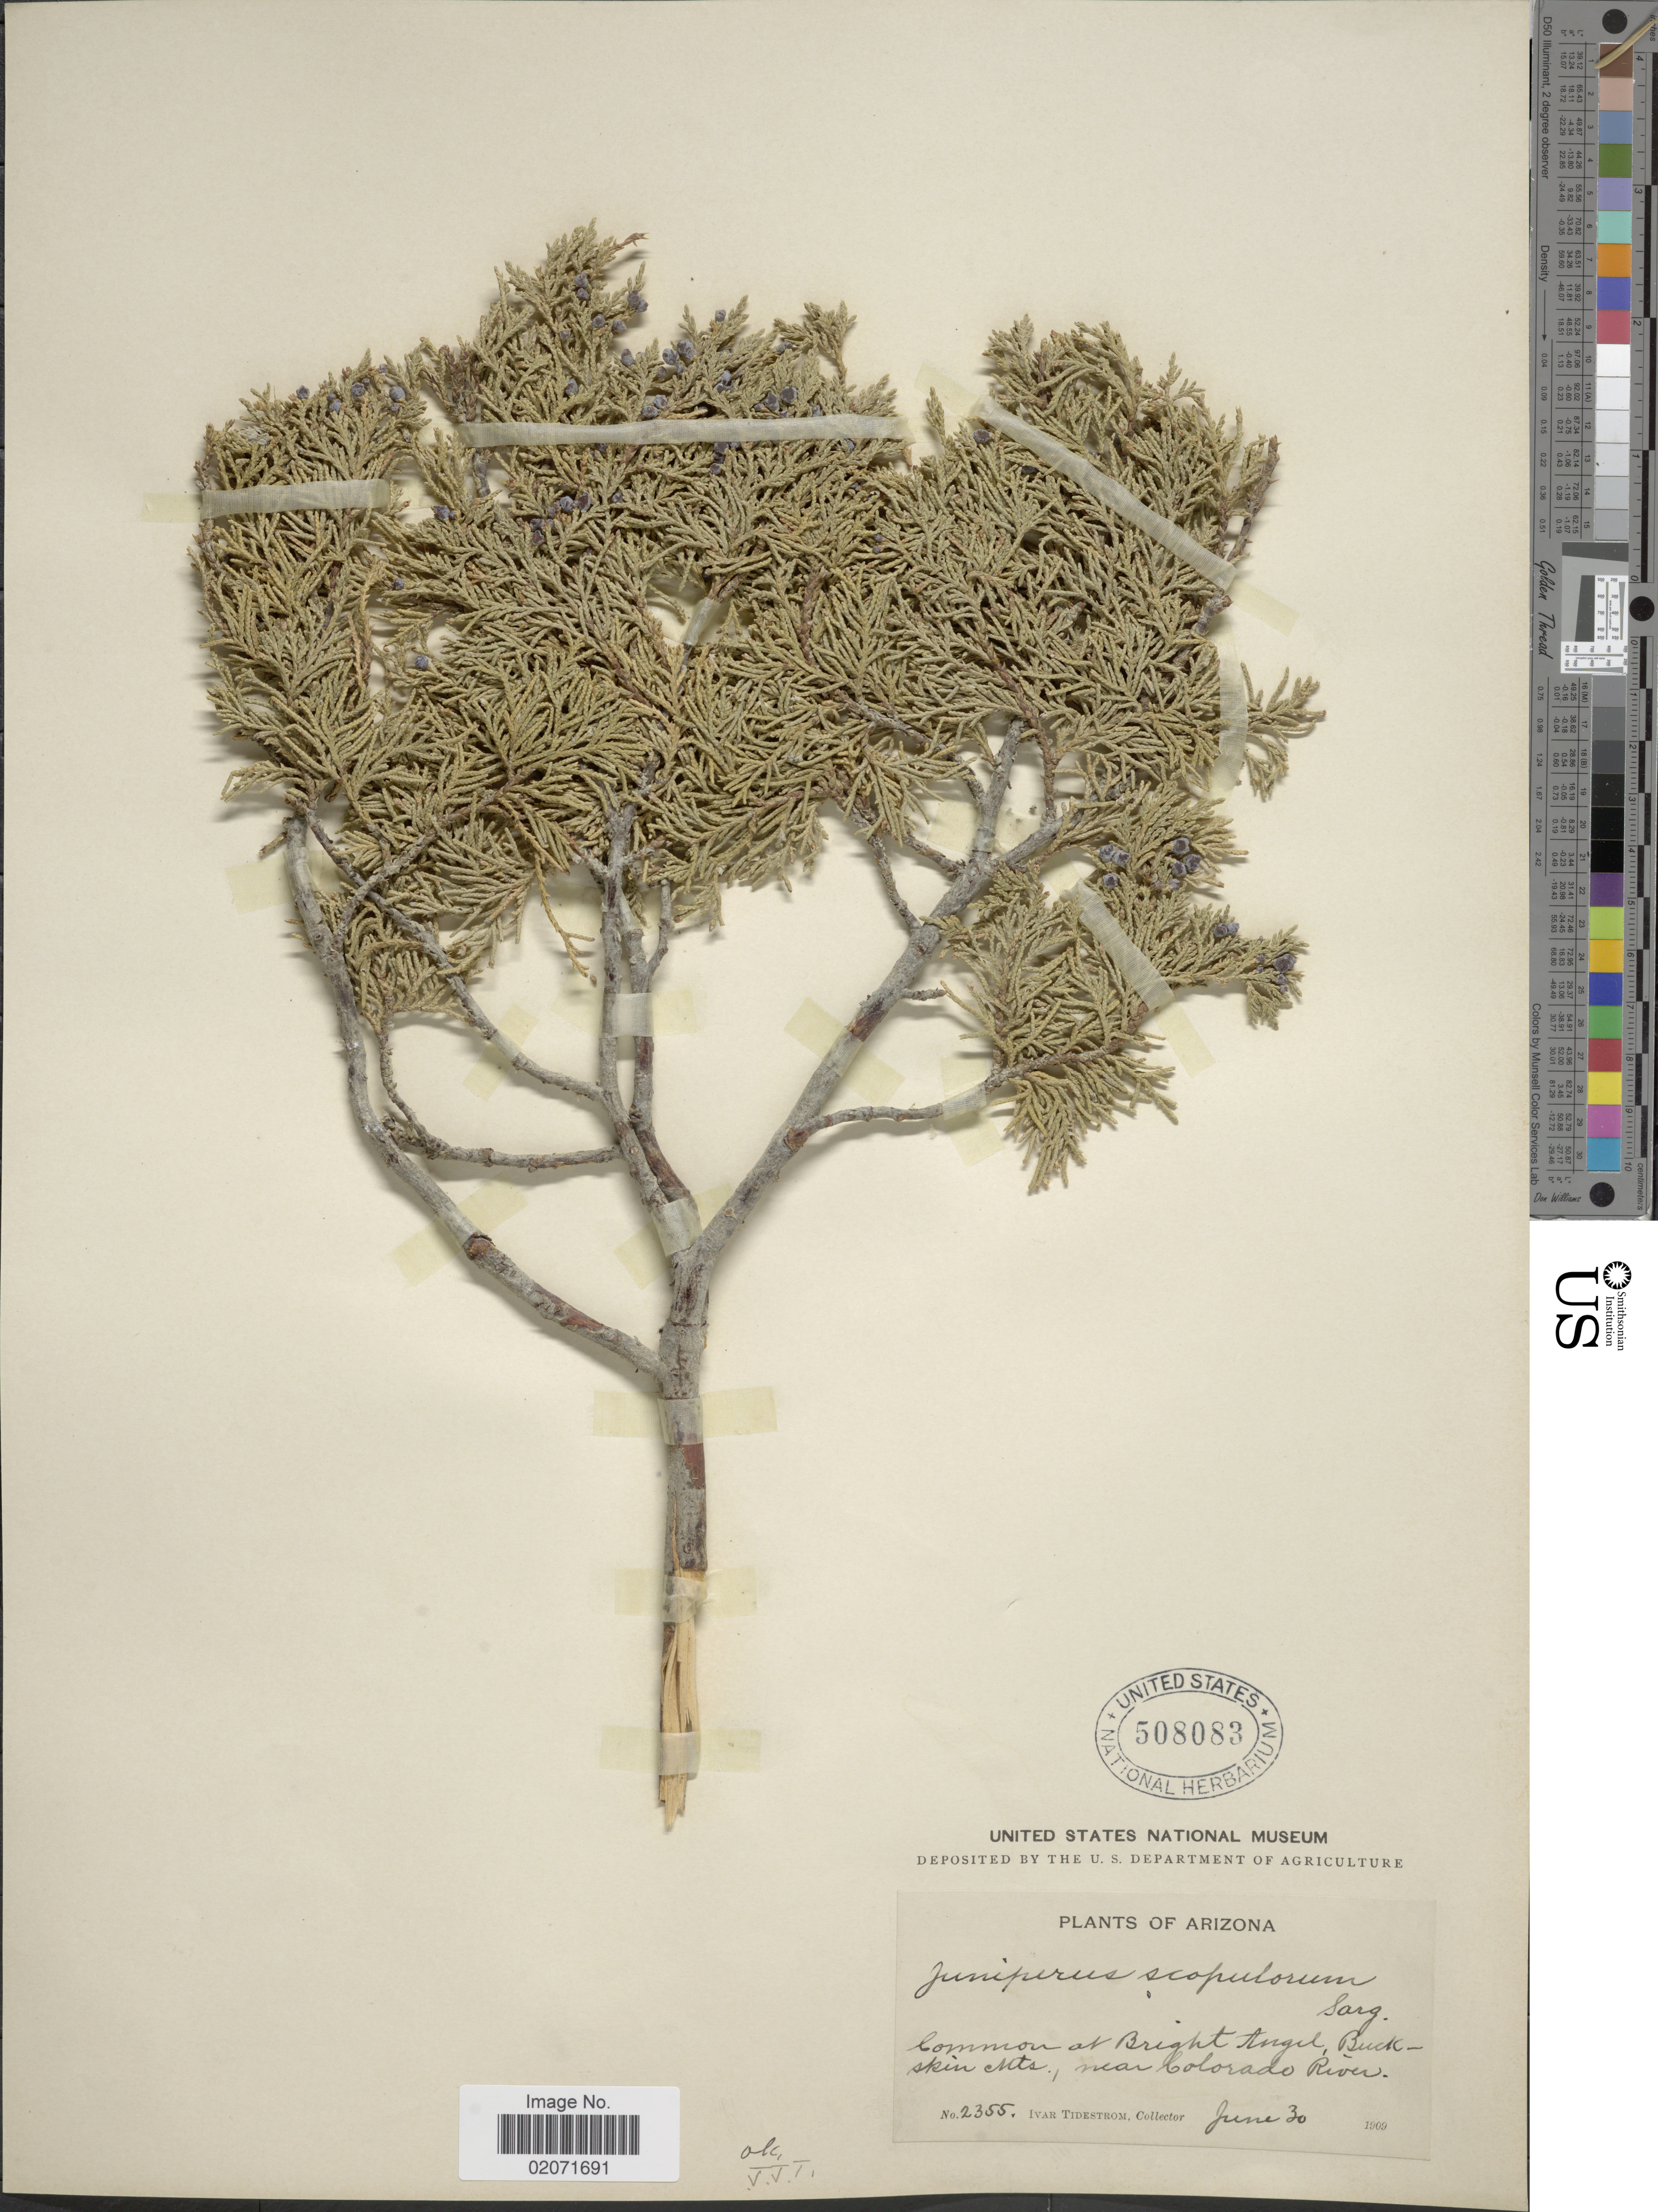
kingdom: Plantae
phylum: Tracheophyta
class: Pinopsida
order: Pinales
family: Cupressaceae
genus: Juniperus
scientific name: Juniperus scopulorum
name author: Sarg.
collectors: I. F. Tidestrom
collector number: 2355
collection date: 1909-06-30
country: United States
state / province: Arizona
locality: Common at Bright Angel, Buckskin Mts., near Colorado River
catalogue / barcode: US 508083